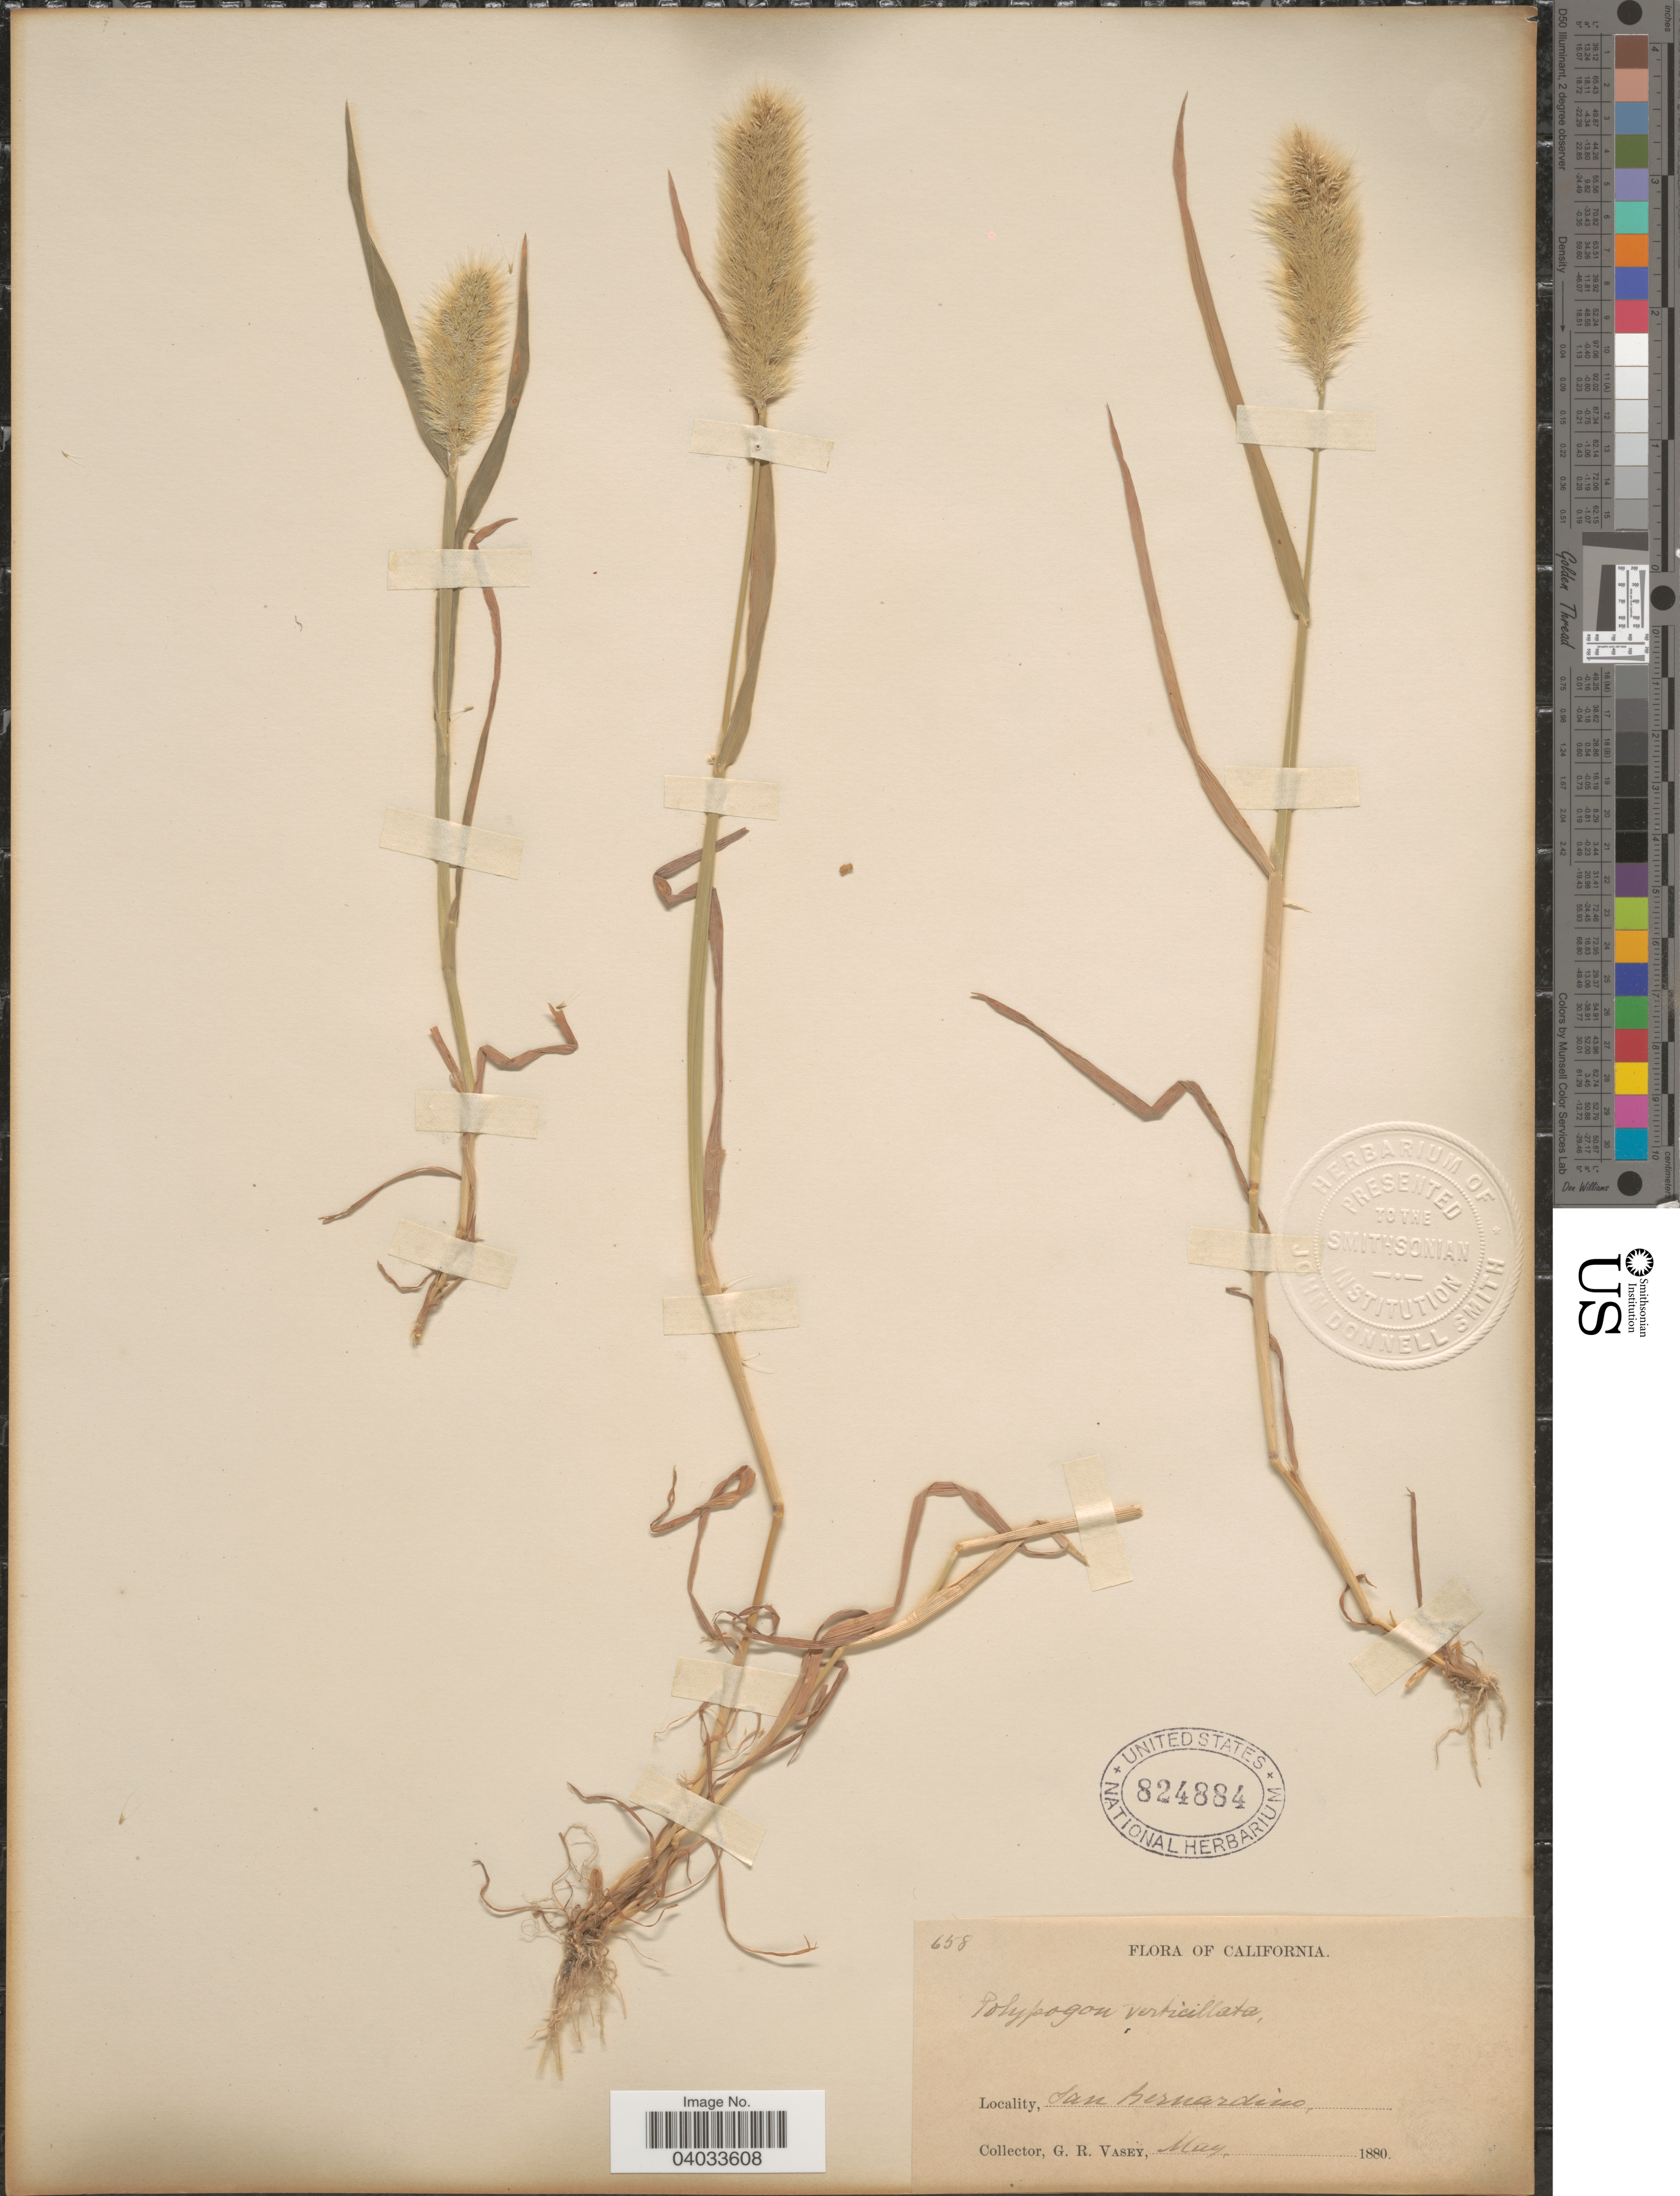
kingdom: Plantae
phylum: Tracheophyta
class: Liliopsida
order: Poales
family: Poaceae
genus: Polypogon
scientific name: Polypogon monspeliensis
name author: (L.) Desf.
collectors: G. R. Vasey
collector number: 658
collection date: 1880-05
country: United States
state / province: California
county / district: San Bernardino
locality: San Bernardino.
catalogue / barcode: US 824884